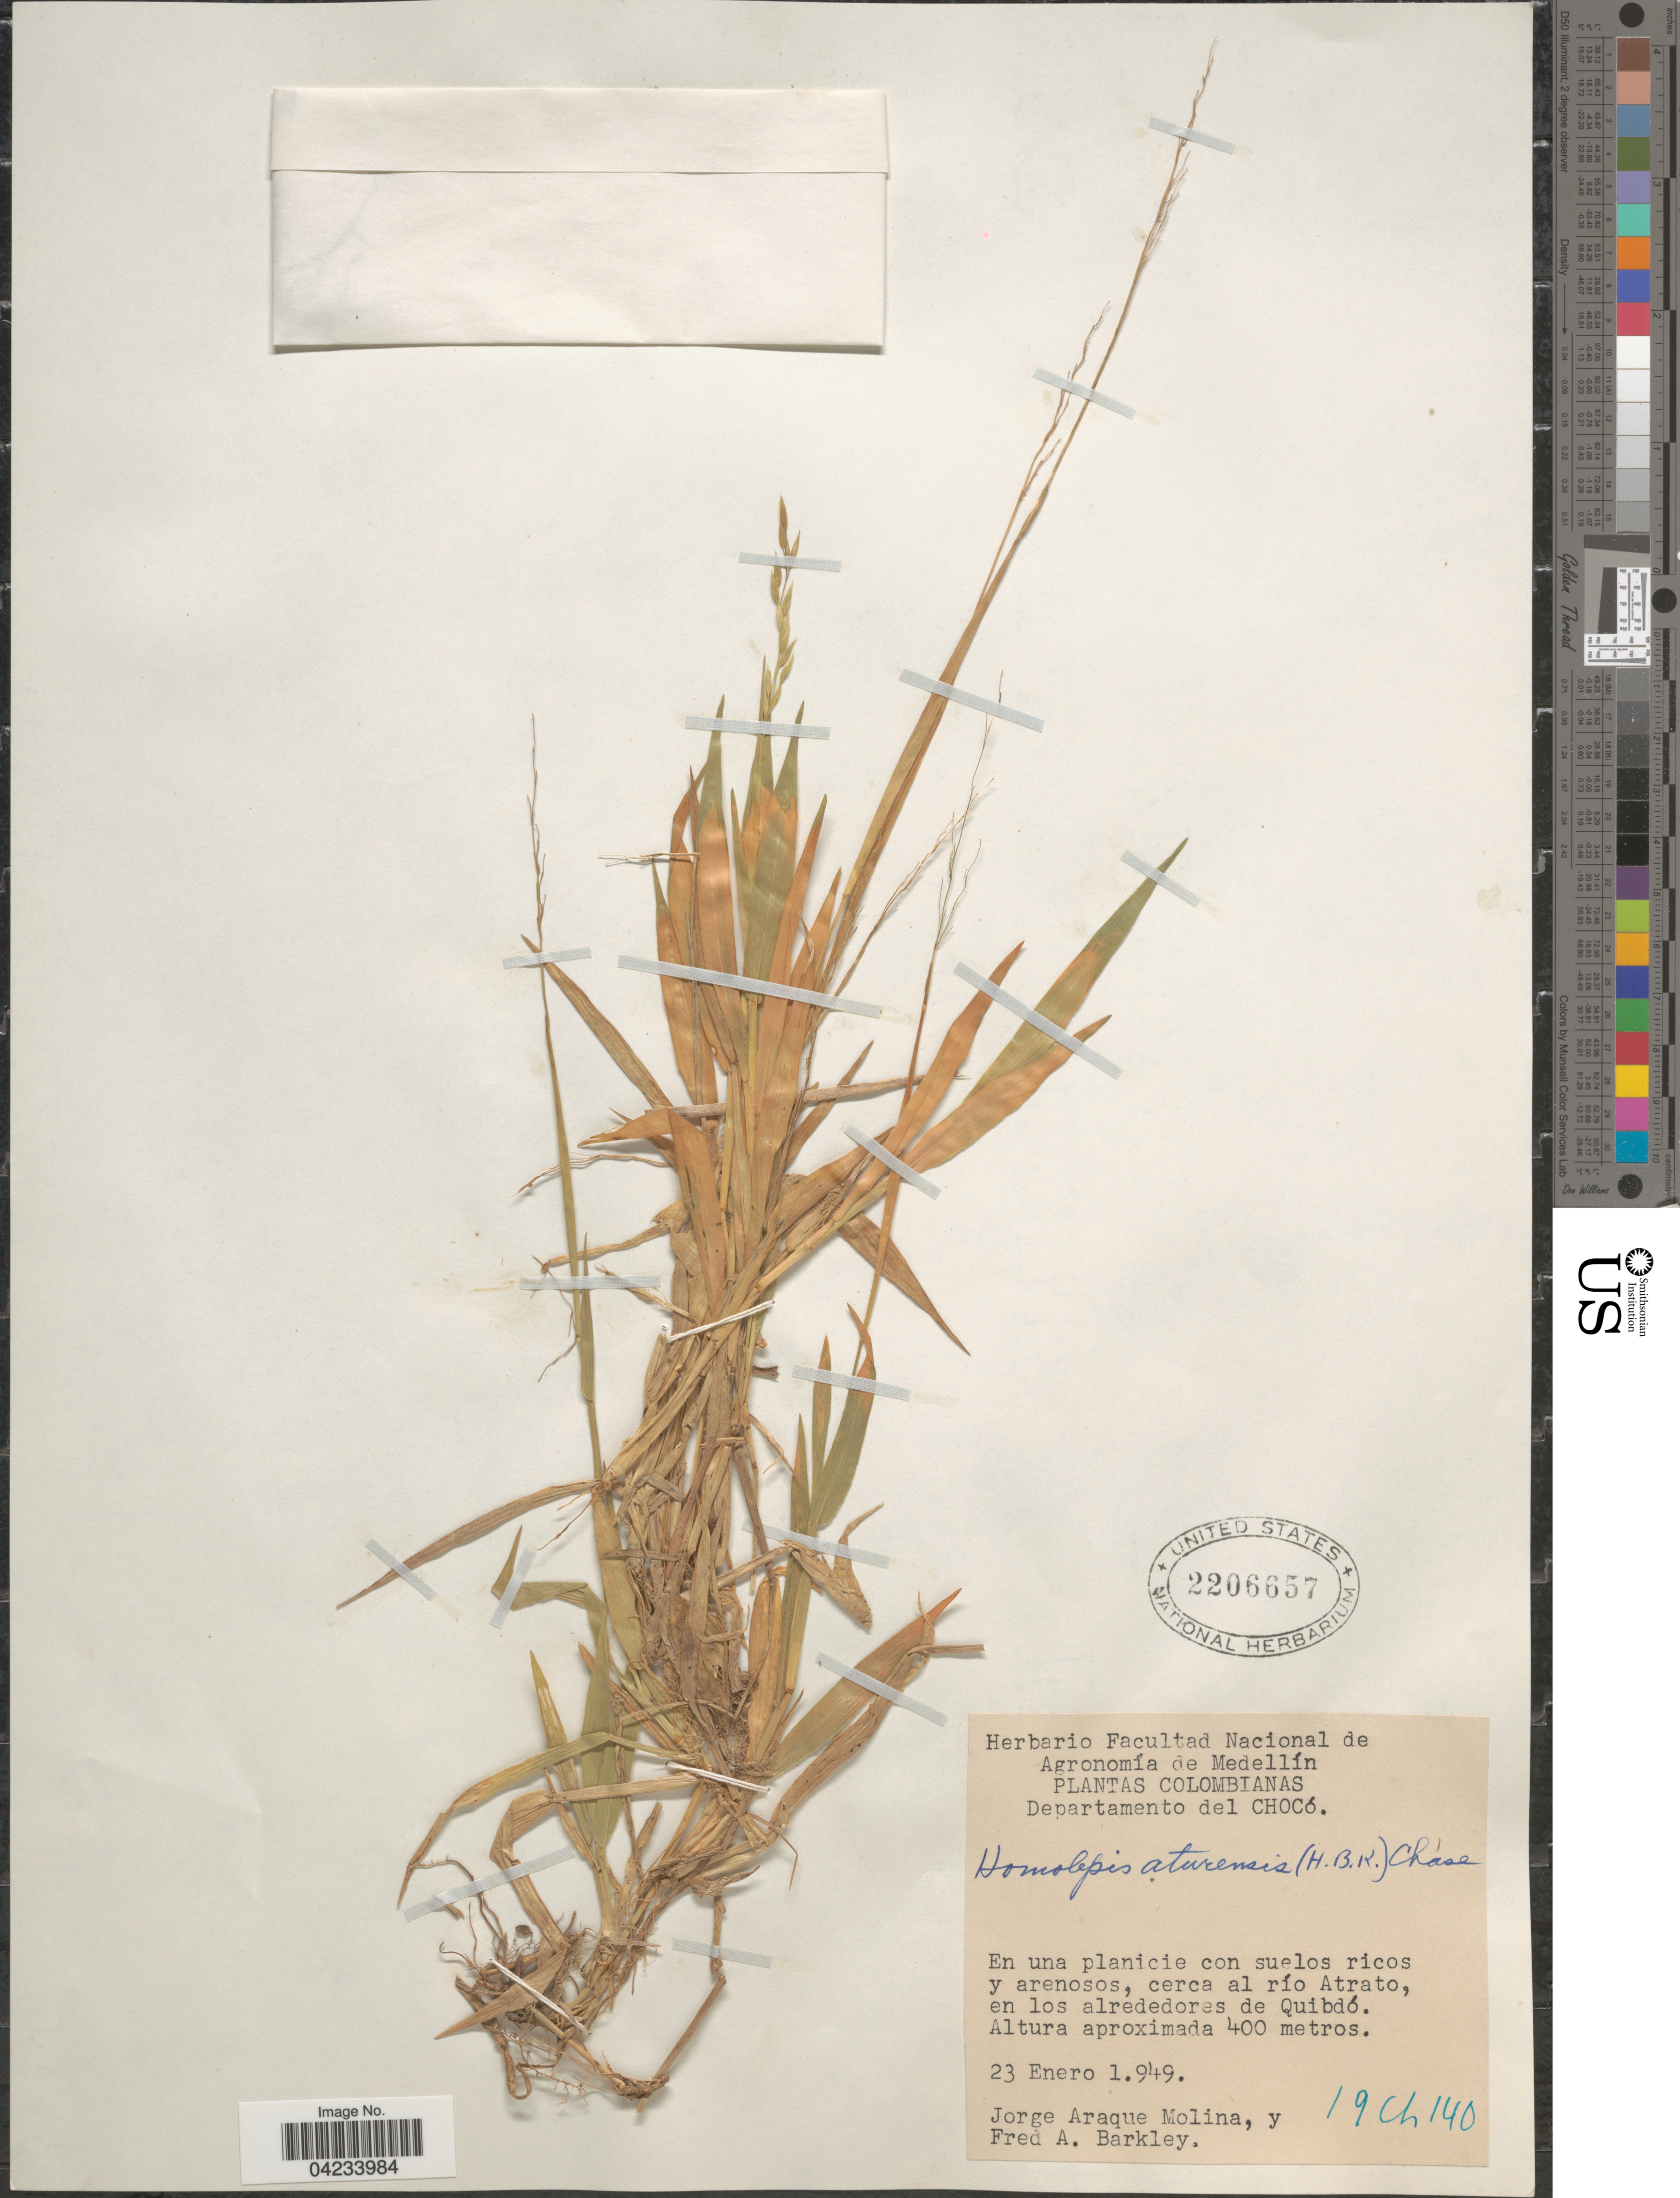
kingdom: Plantae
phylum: Tracheophyta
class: Liliopsida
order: Poales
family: Poaceae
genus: Homolepis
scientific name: Homolepis aturensis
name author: (Kunth) Chase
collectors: J. Araque Molina & F. A. Barkley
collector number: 19Ch140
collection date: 1949-01-23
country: Colombia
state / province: Chocó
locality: Departamento del Chocó. Cerca al río Atrato, en los alrededores de Quibdó.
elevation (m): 400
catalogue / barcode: US 2206657